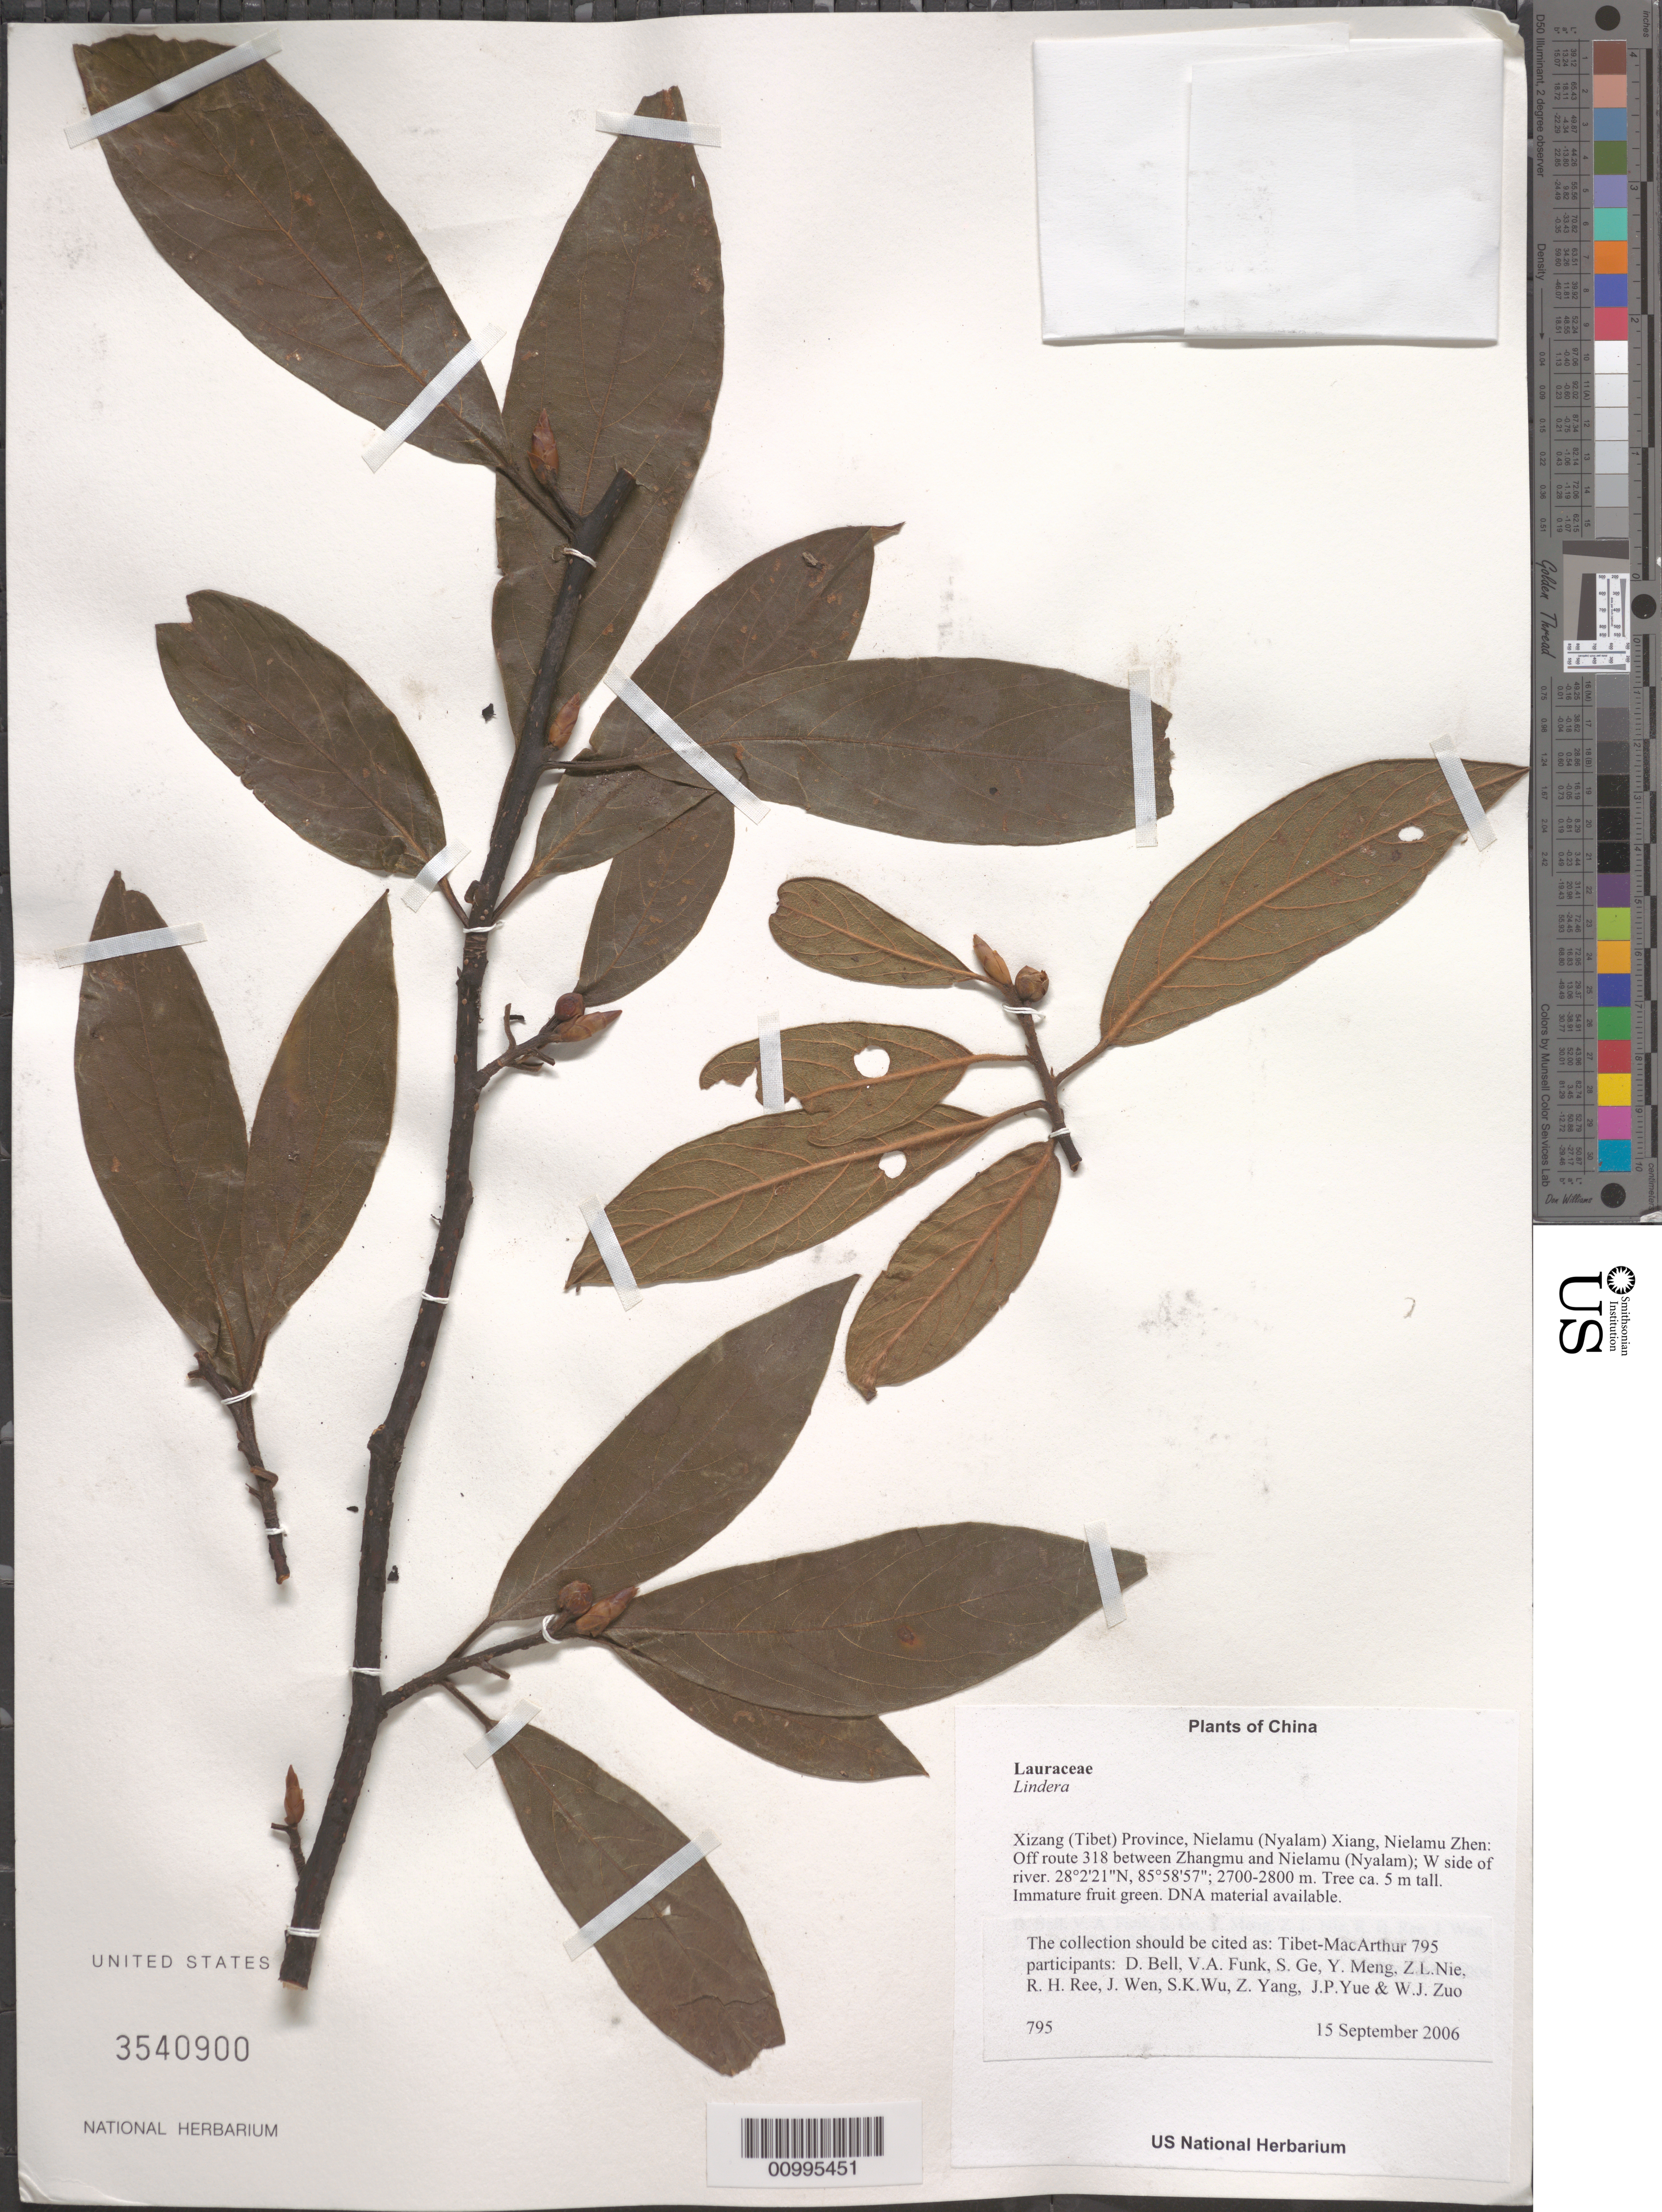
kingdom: Plantae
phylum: Tracheophyta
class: Magnoliopsida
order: Laurales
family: Lauraceae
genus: Lindera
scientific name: Lindera sp.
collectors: Tibet-MacArthur, D. A. Bell, V. Funk, S. Ge, Y. Meng, Z. Nie, R. Ree, J. Wen, J. Yue & W. Zuo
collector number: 795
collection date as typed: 15 Sep 2006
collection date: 2006-09-15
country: China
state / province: Xizang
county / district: Nielamu (Nyalam) Xian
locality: Nielamu Zhen. Off route 318 between Zhangmu and Nielamu (Nyalam); W side of river.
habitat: Steep slope with scattered broadleaved and coniferous trees (including Abies georgiana) and shrubs; disturbed active logging area.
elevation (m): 2700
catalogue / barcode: US 3540900